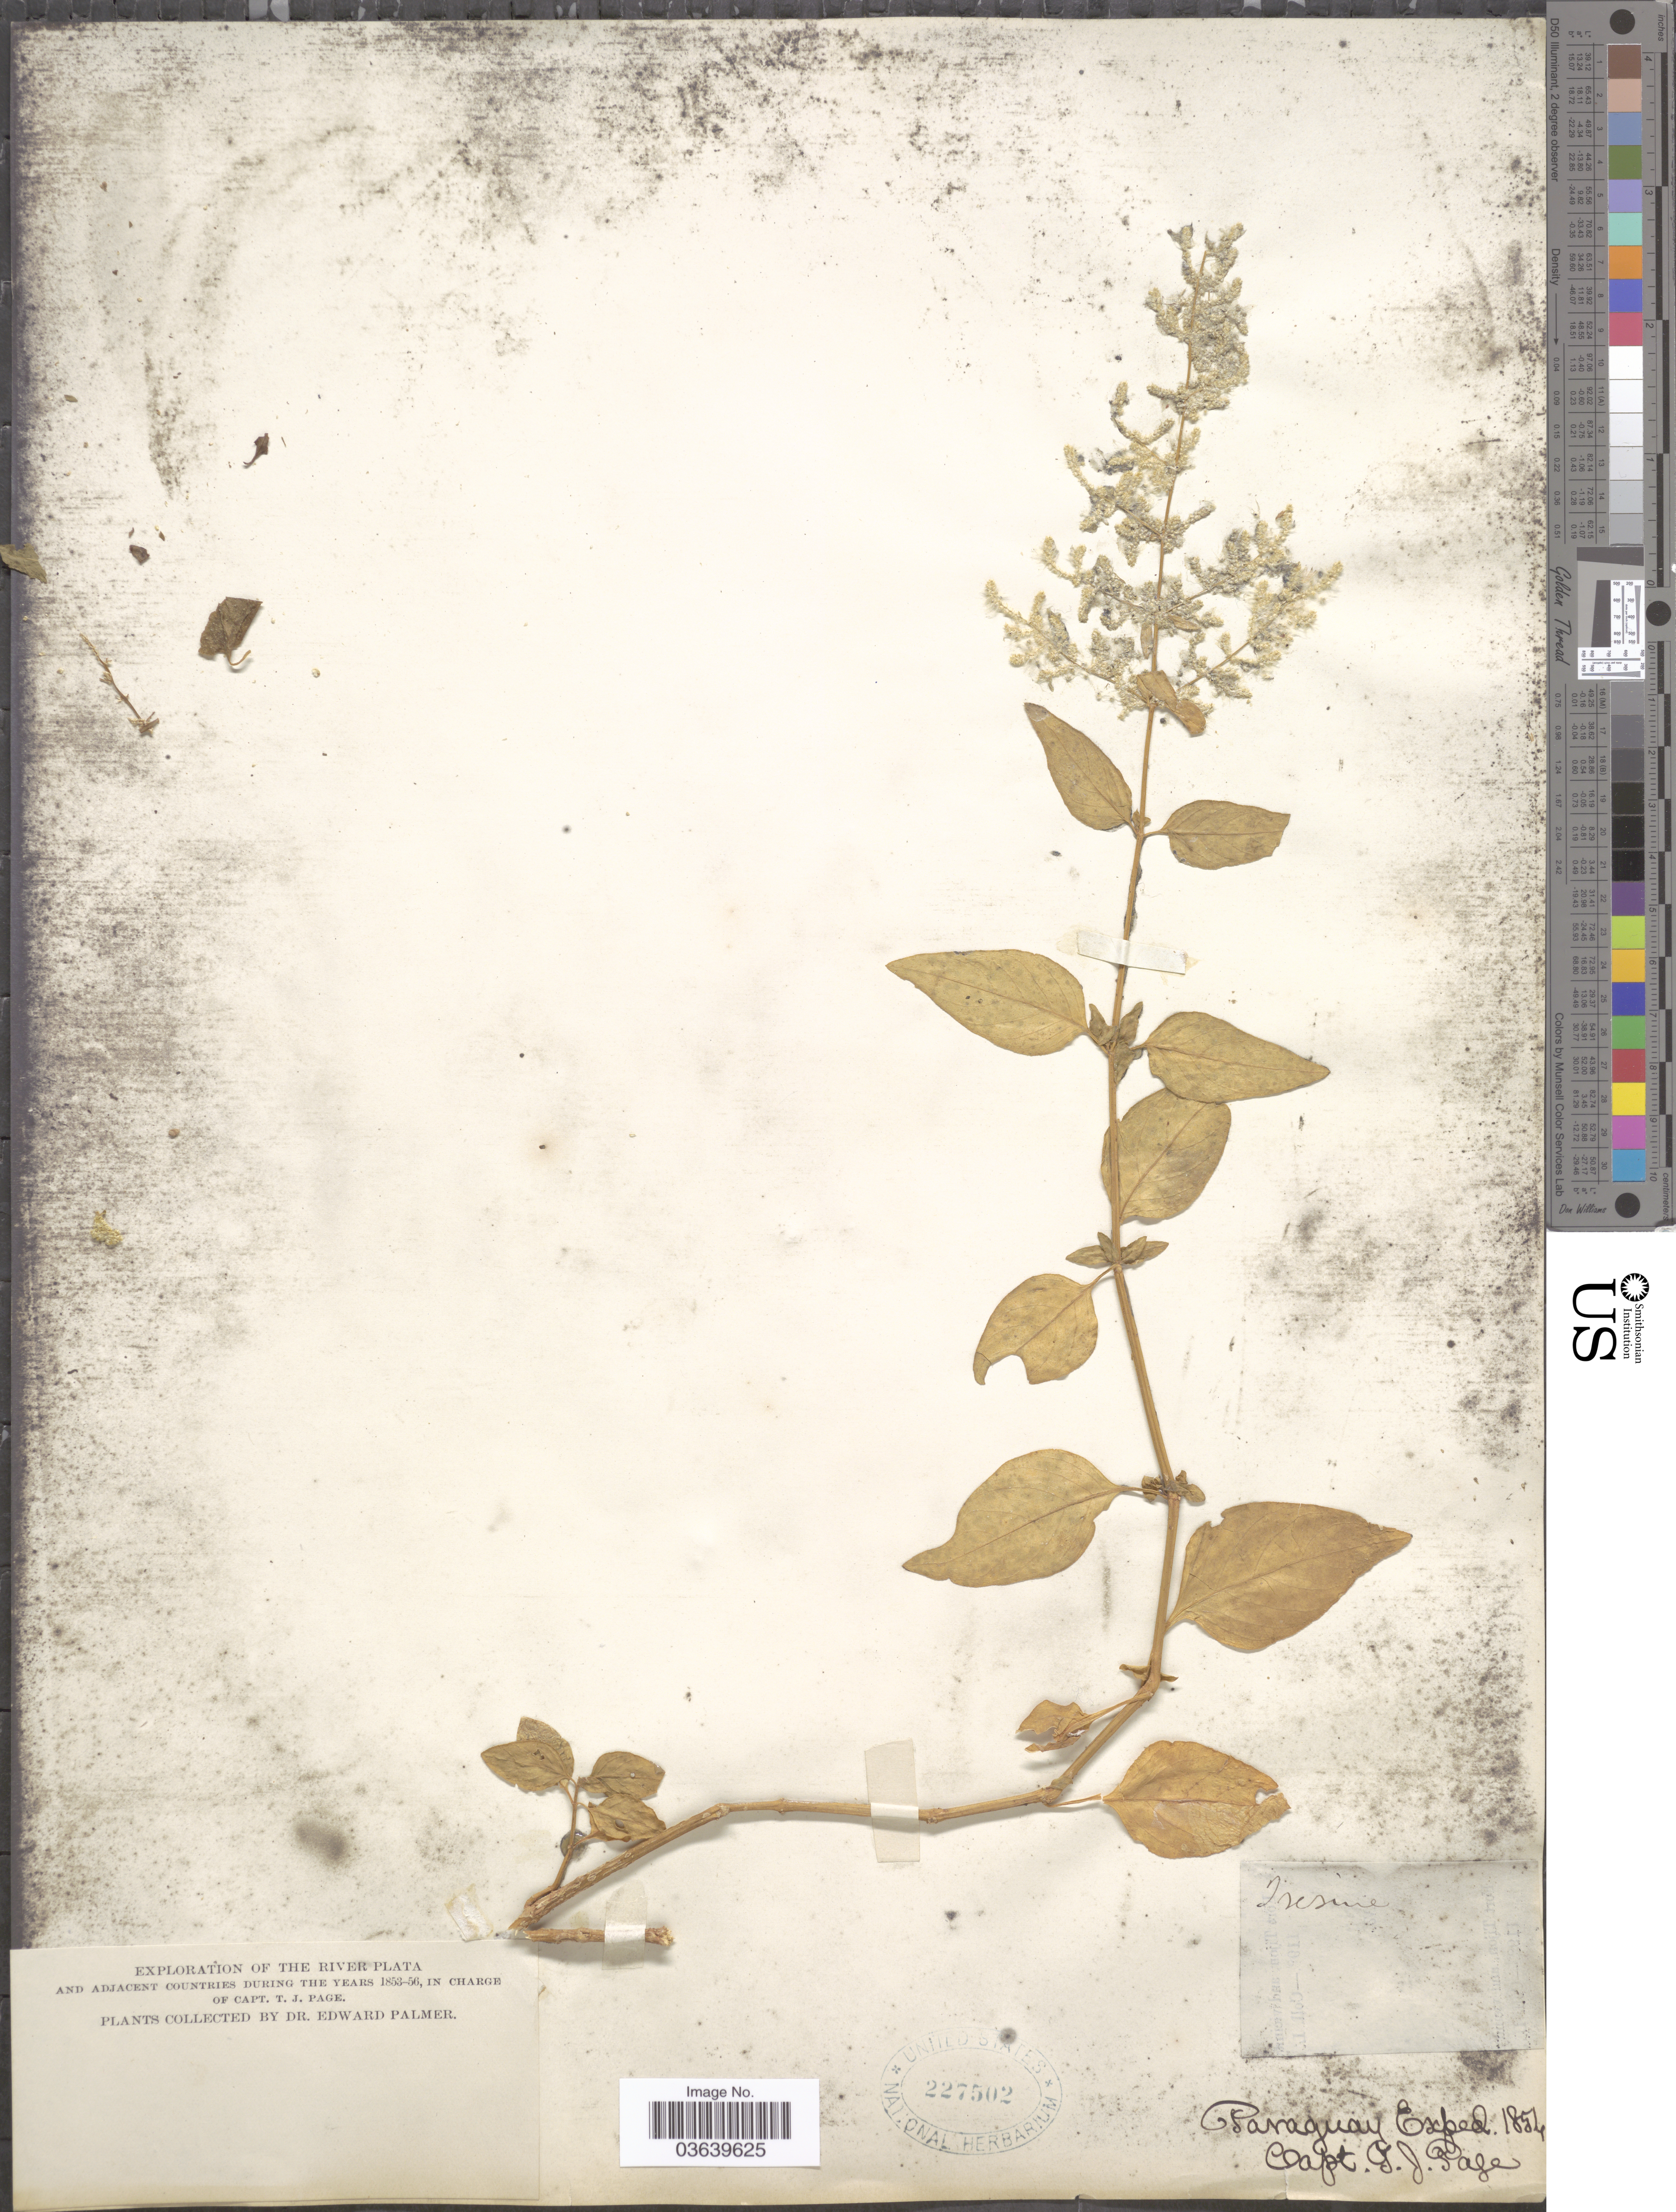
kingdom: Plantae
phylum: Tracheophyta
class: Magnoliopsida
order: Caryophyllales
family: Amaranthaceae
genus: Iresine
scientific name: Iresine diffusa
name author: Humb. & Bonpl. ex Willd.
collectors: E. Palmer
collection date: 1854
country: Paraguay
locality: The River Plata.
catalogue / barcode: US 227502